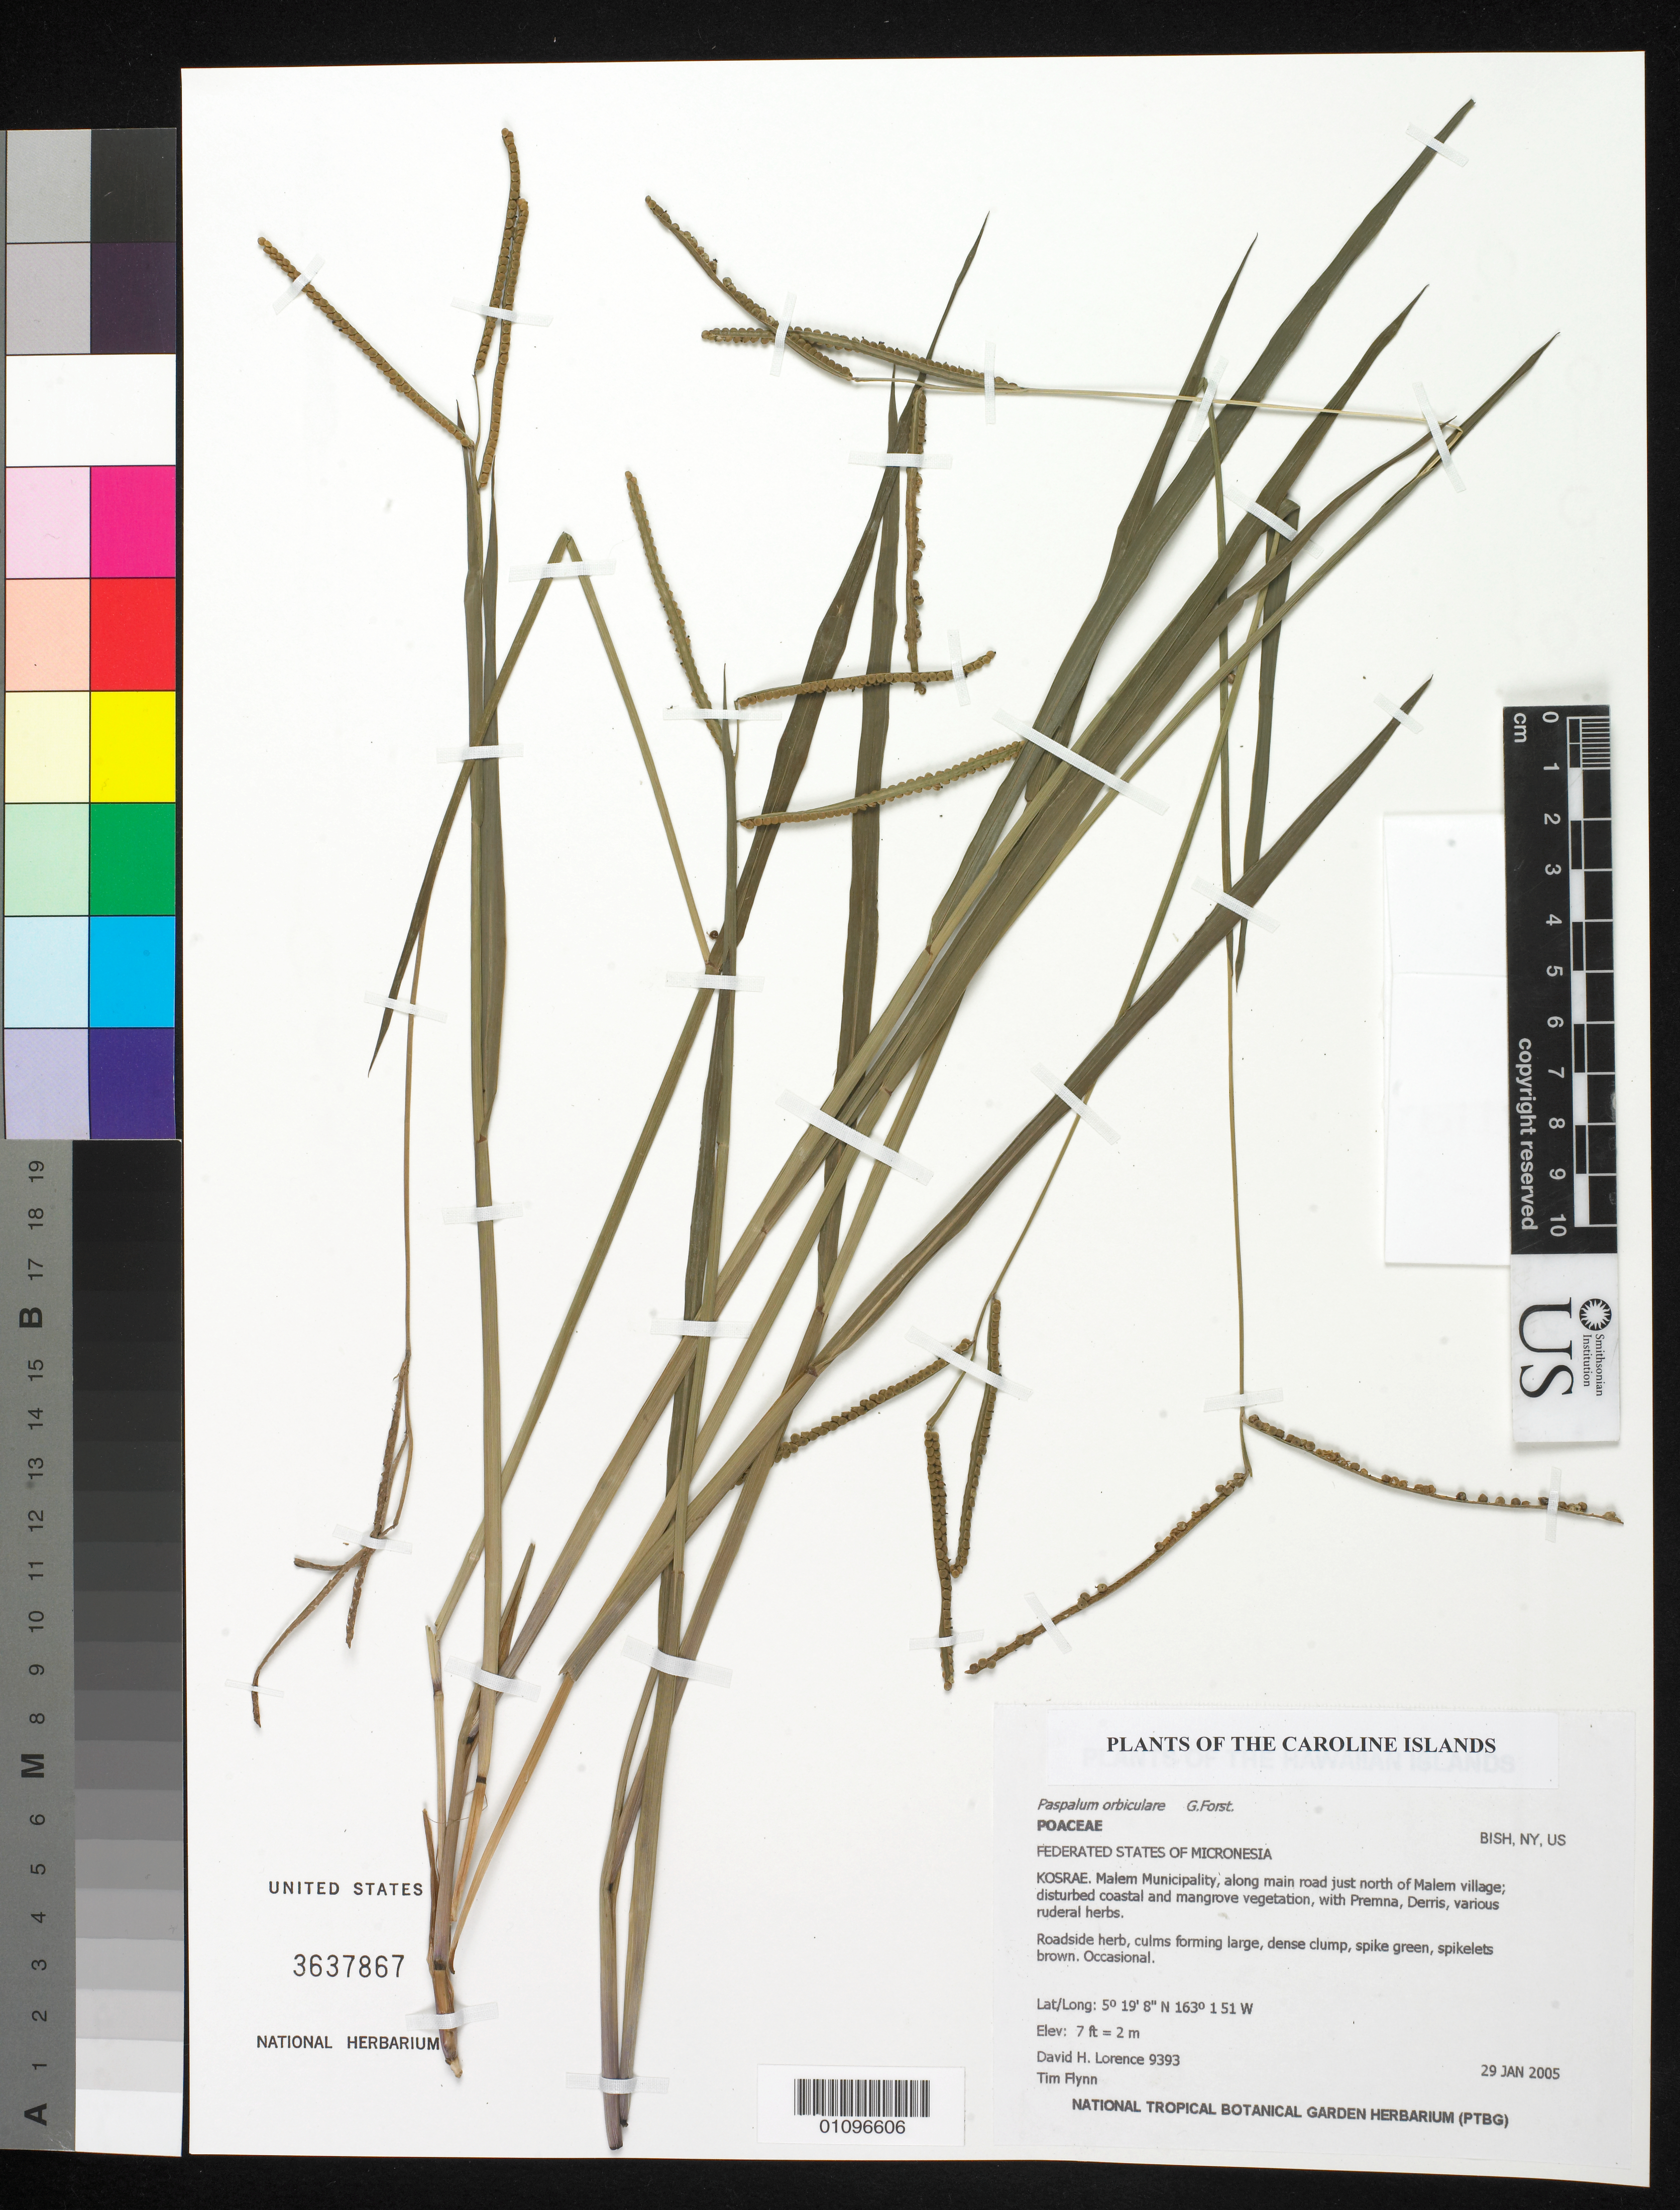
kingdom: Plantae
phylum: Tracheophyta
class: Liliopsida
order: Poales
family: Poaceae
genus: Paspalum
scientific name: Paspalum orbiculare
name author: G. Forst.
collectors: D. Lorence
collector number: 9393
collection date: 2005-01-29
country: Micronesia, Federated States of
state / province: Kosrae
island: Kosrae [Kusaie]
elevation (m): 2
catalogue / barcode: US 3637867